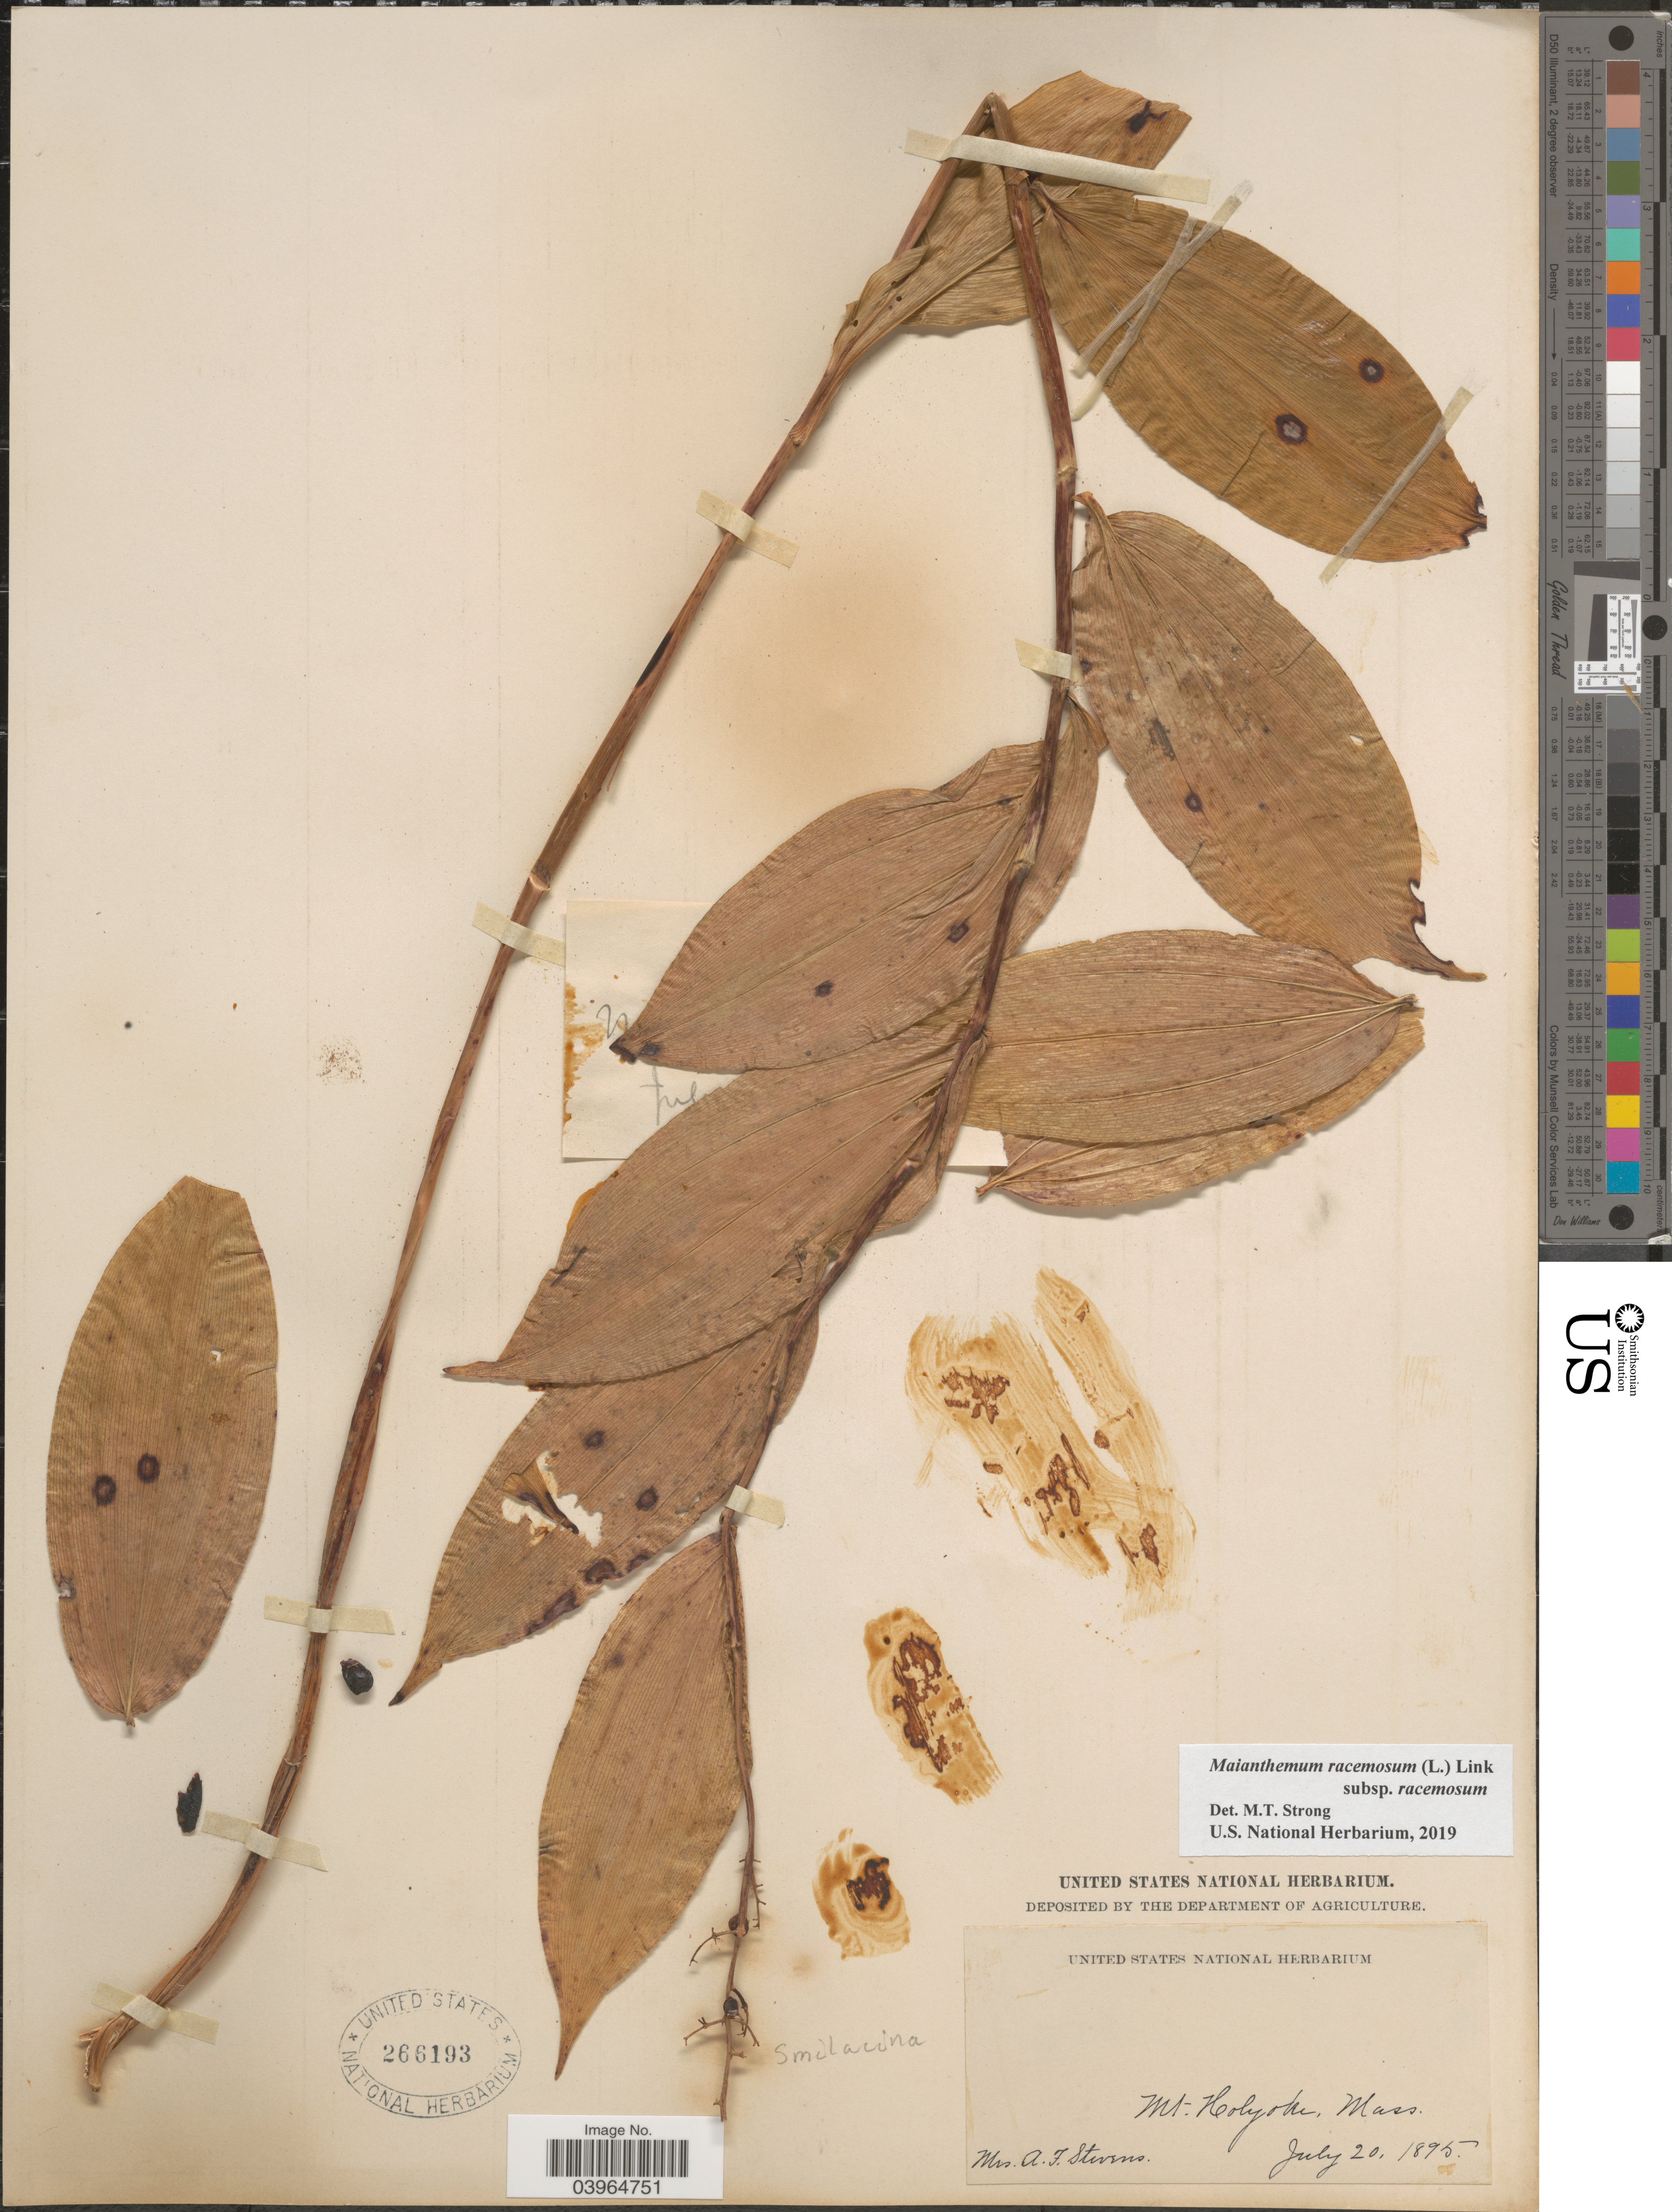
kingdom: Plantae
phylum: Tracheophyta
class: Liliopsida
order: Asparagales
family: Asparagaceae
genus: Maianthemum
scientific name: Maianthemum racemosum subsp. racemosum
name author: (L.) Link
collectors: A. Stevens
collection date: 1895-07-20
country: United States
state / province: Massachusetts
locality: Mt. Holyoke.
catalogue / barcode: US 266193